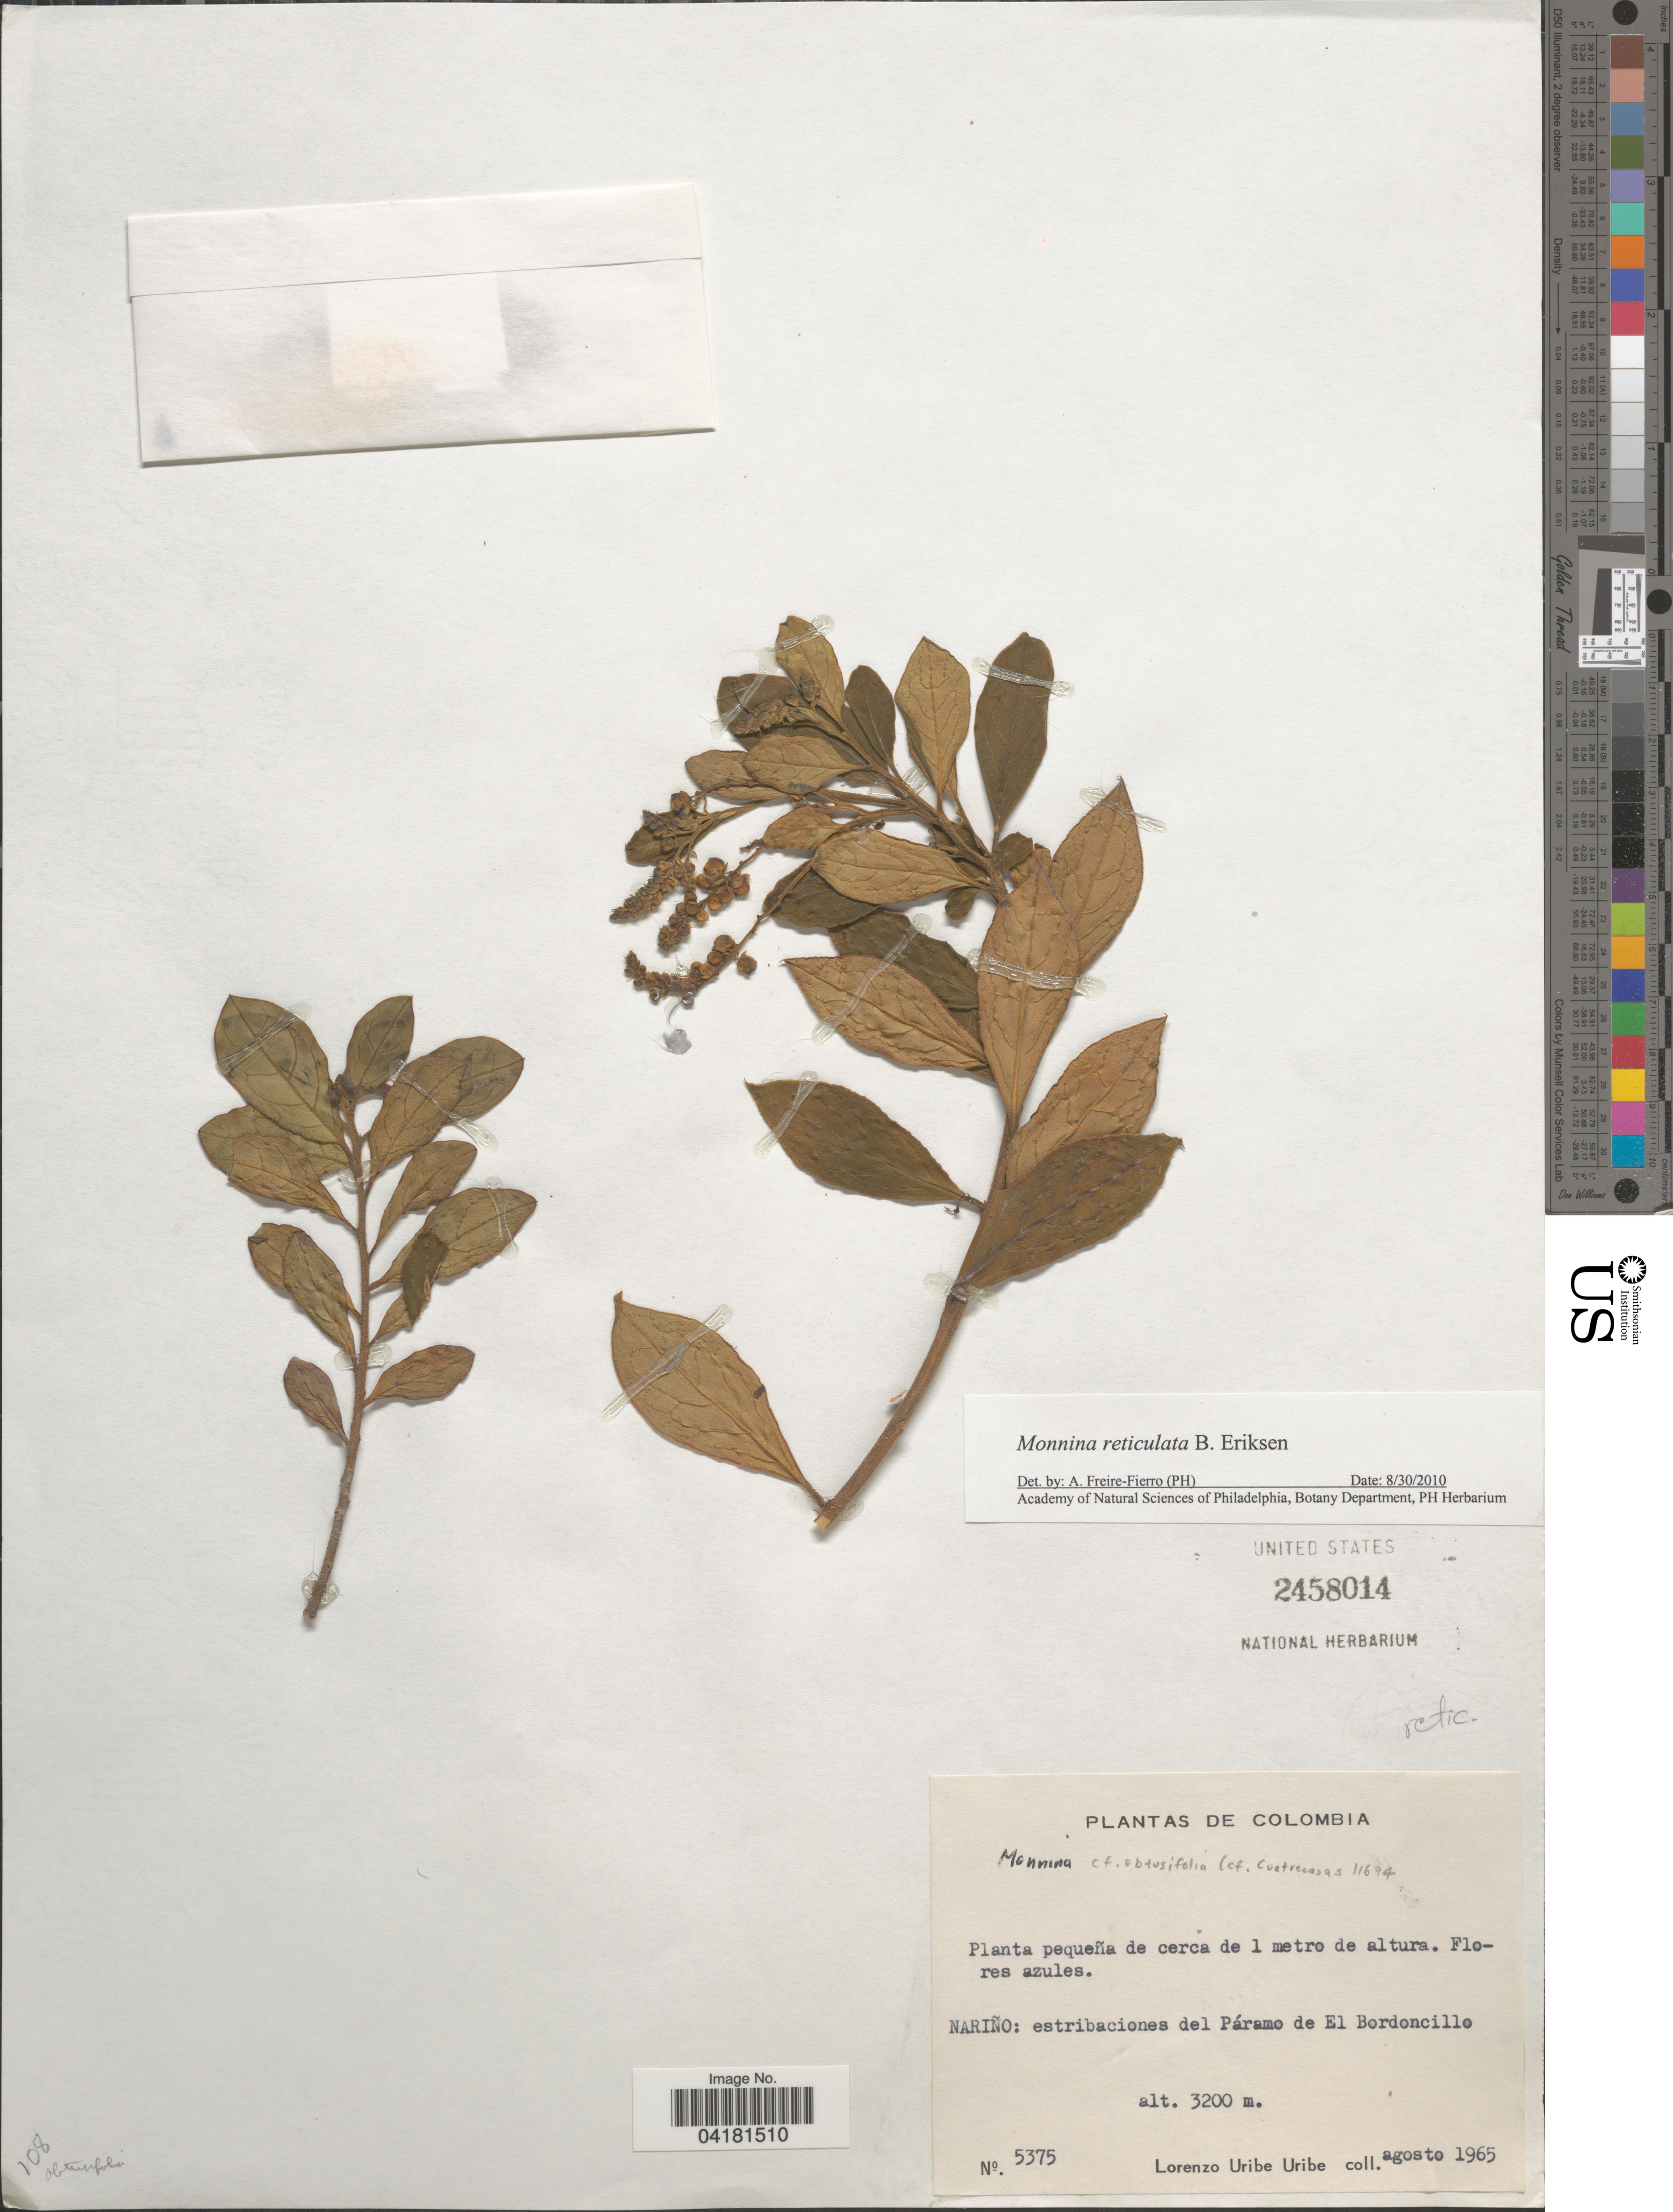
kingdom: Plantae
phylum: Tracheophyta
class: Magnoliopsida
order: Fabales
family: Polygalaceae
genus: Monnina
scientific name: Monnina reticulata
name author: B. Eriksen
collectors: L. Uribe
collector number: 5375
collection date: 1965-08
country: Colombia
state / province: Nariño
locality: Estribaciones del Páramo de El Bordoncillo.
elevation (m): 3200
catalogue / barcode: US 2458014